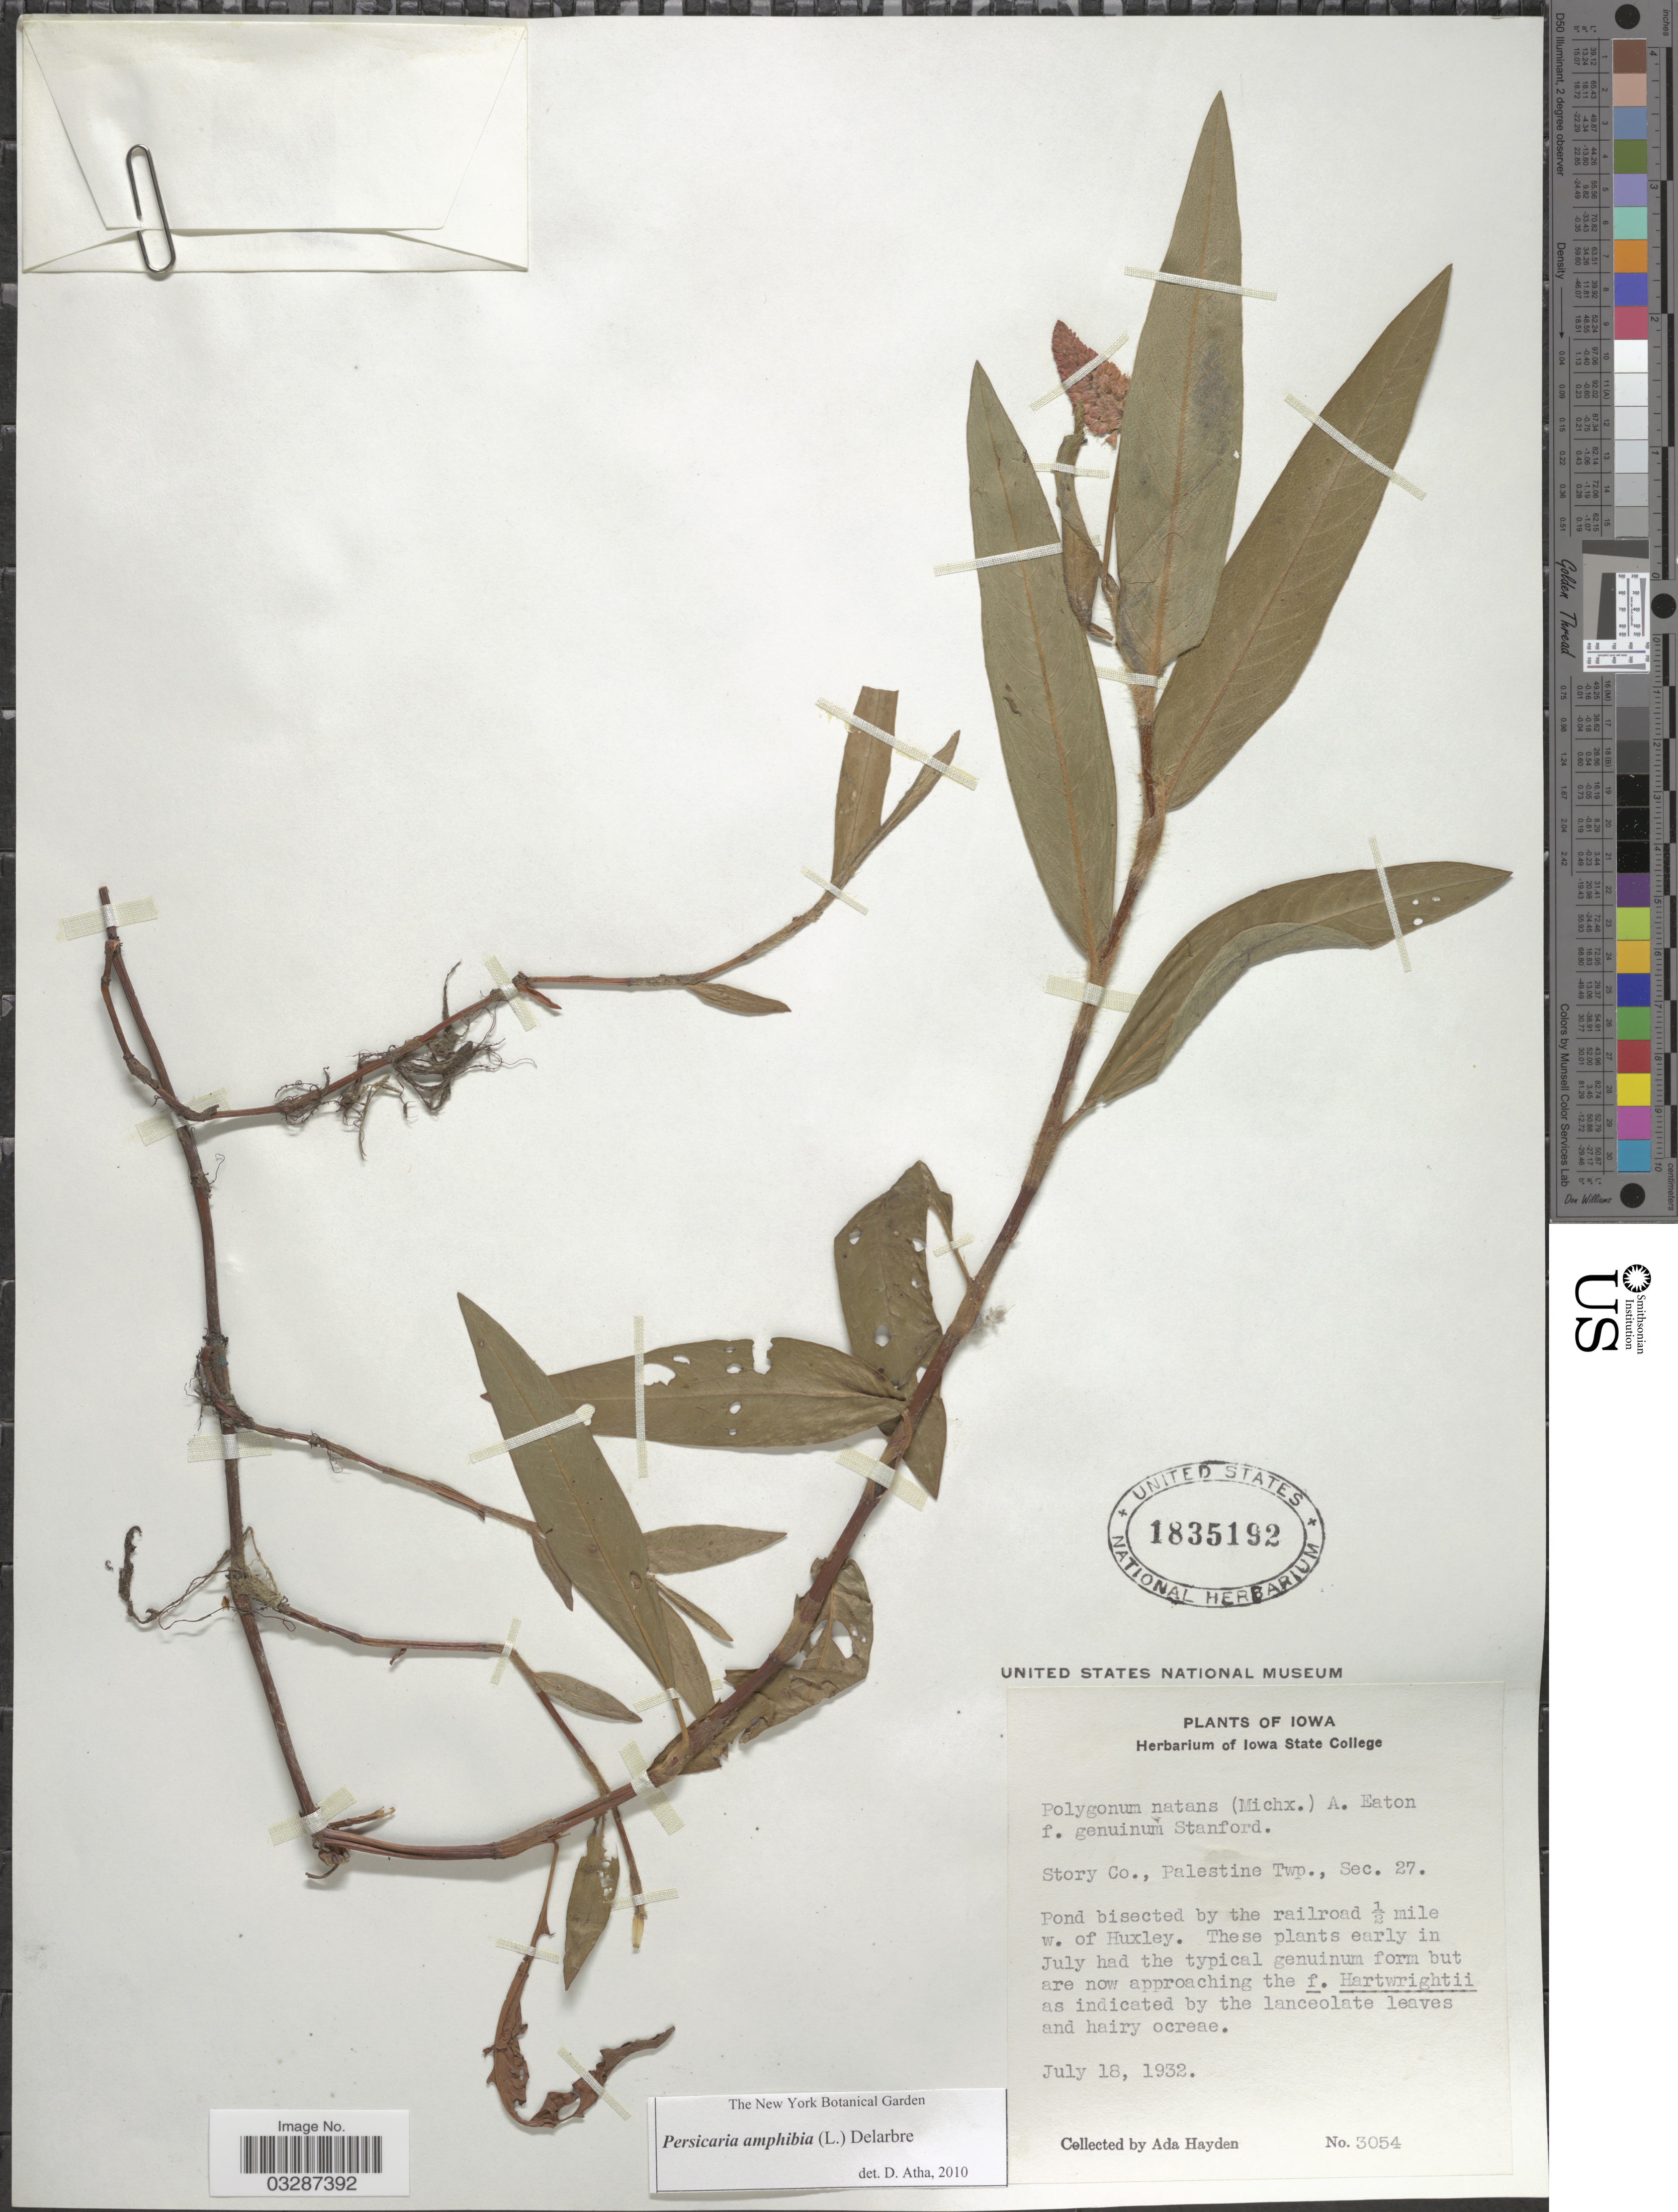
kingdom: Plantae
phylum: Tracheophyta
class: Magnoliopsida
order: Caryophyllales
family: Polygonaceae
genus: Persicaria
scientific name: Persicaria amphibia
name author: (L.) Delarbre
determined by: Atha, D. E.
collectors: Ada Hayden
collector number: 3054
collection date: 1932-07-18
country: United States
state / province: Iowa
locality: Story Co., Palestine Twp., Sec. 27. Pond bisected by the railroad ½ mile w. of Huxley.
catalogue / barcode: US 1835192